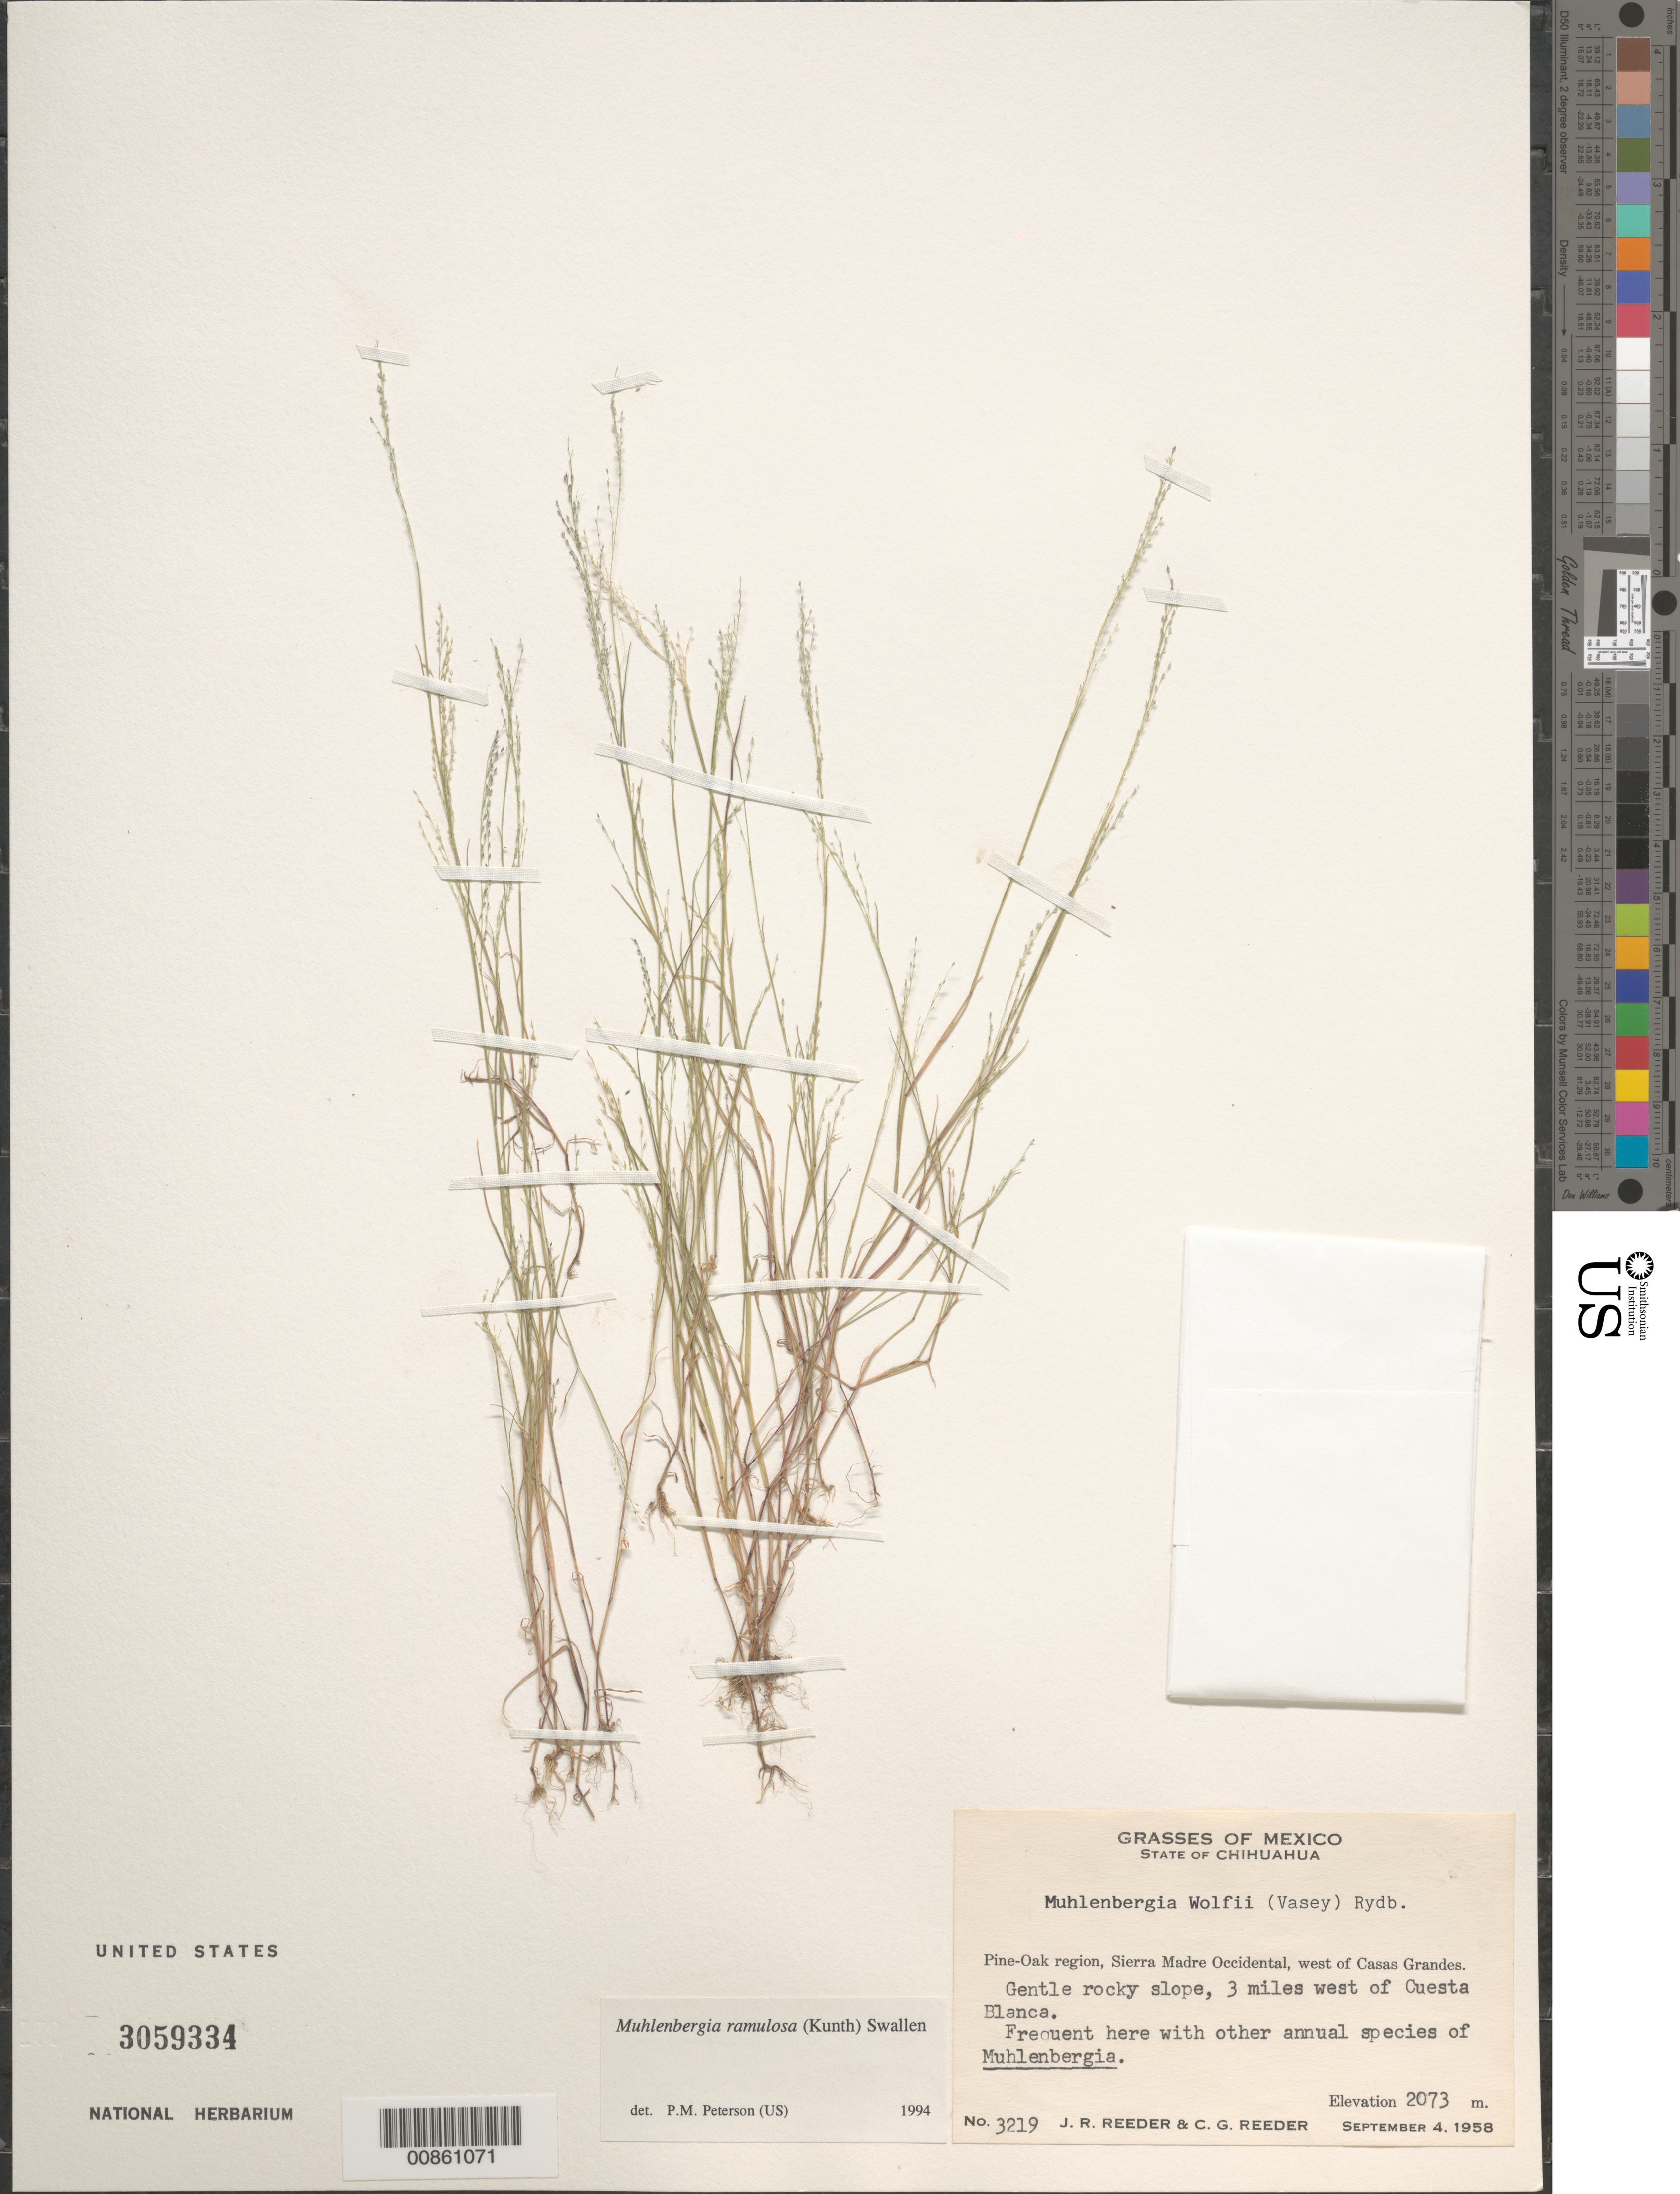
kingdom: Plantae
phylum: Tracheophyta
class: Liliopsida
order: Poales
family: Poaceae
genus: Muhlenbergia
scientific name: Muhlenbergia ramulosa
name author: (Kunth) Swallen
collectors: J. R. Reeder & C. G. Reeder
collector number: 3219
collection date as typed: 04 Sep 1958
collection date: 1958-09-04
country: Mexico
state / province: Chihuahua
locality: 3 mi W of Cuesta Blanca, W of Casas Grandes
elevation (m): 2073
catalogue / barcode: US 3059334